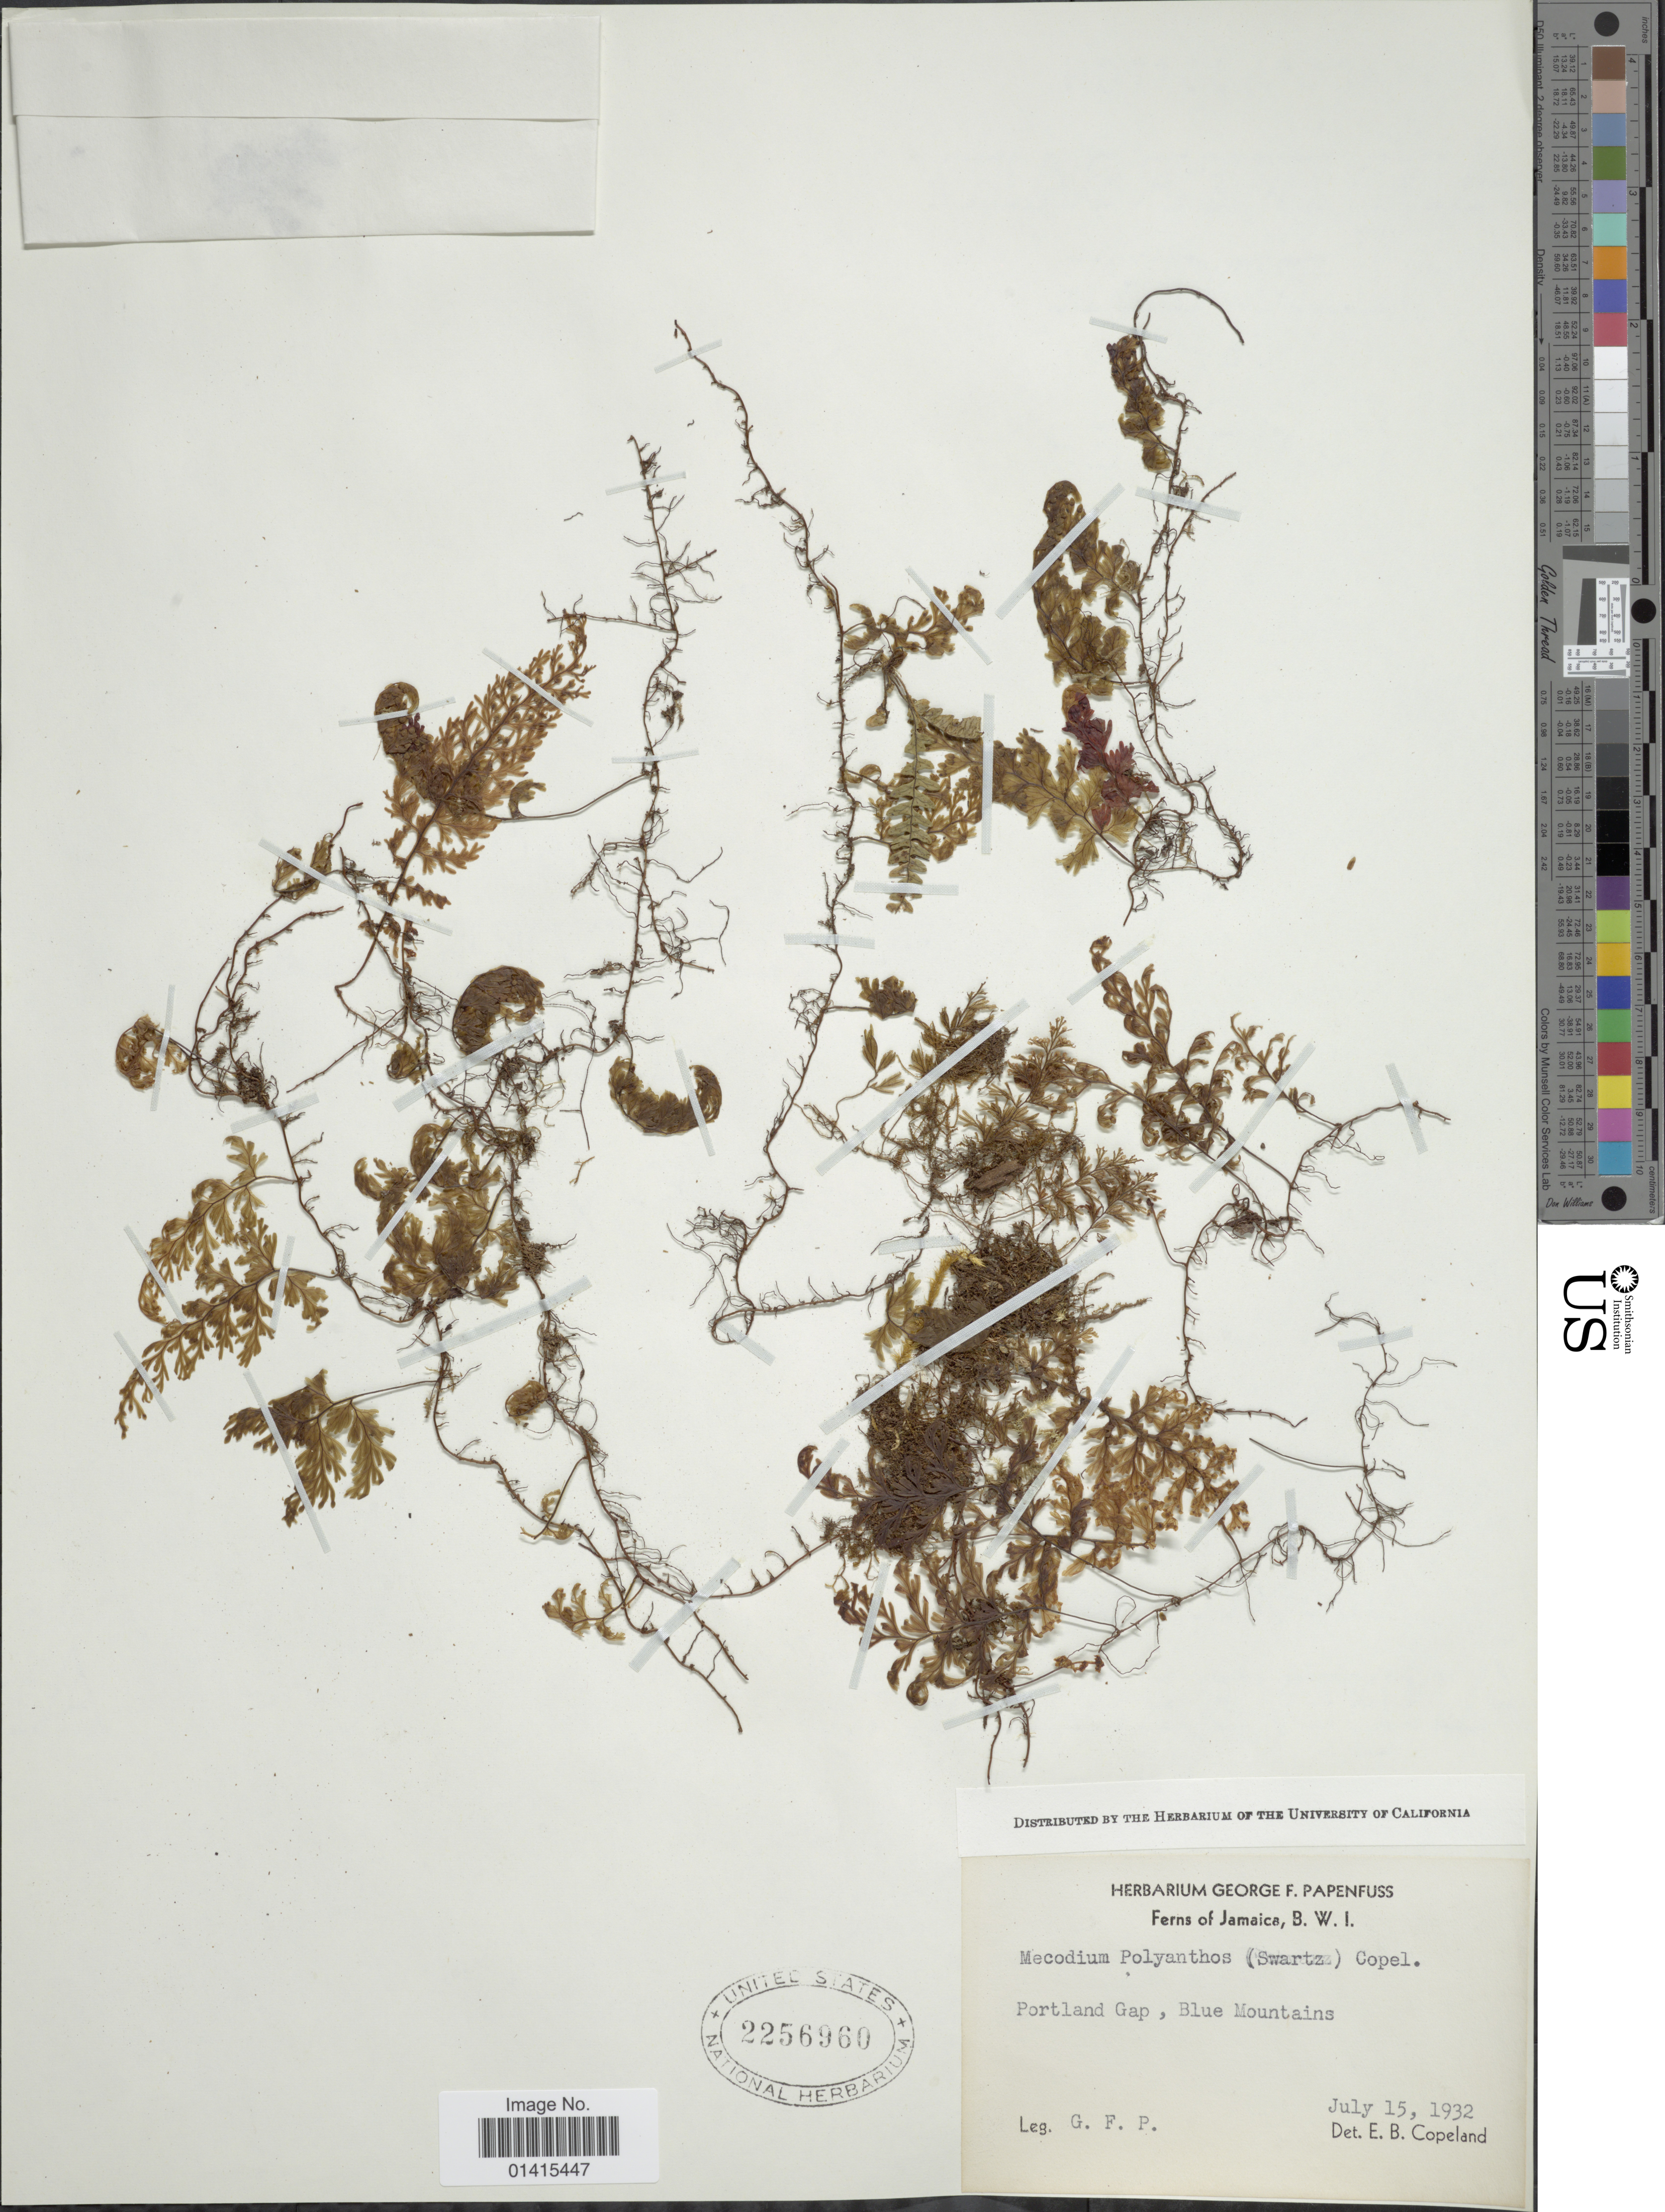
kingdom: Plantae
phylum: Tracheophyta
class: Polypodiopsida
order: Hymenophyllales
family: Hymenophyllaceae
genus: Hymenophyllum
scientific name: Hymenophyllum polyanthos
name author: (Sw.) Sw.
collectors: G. Papenfuss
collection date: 1932-07-15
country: Jamaica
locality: Ferns of Jamaica, B.W.I.,Portland Gap, Blue Mountains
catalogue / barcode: US 2256960